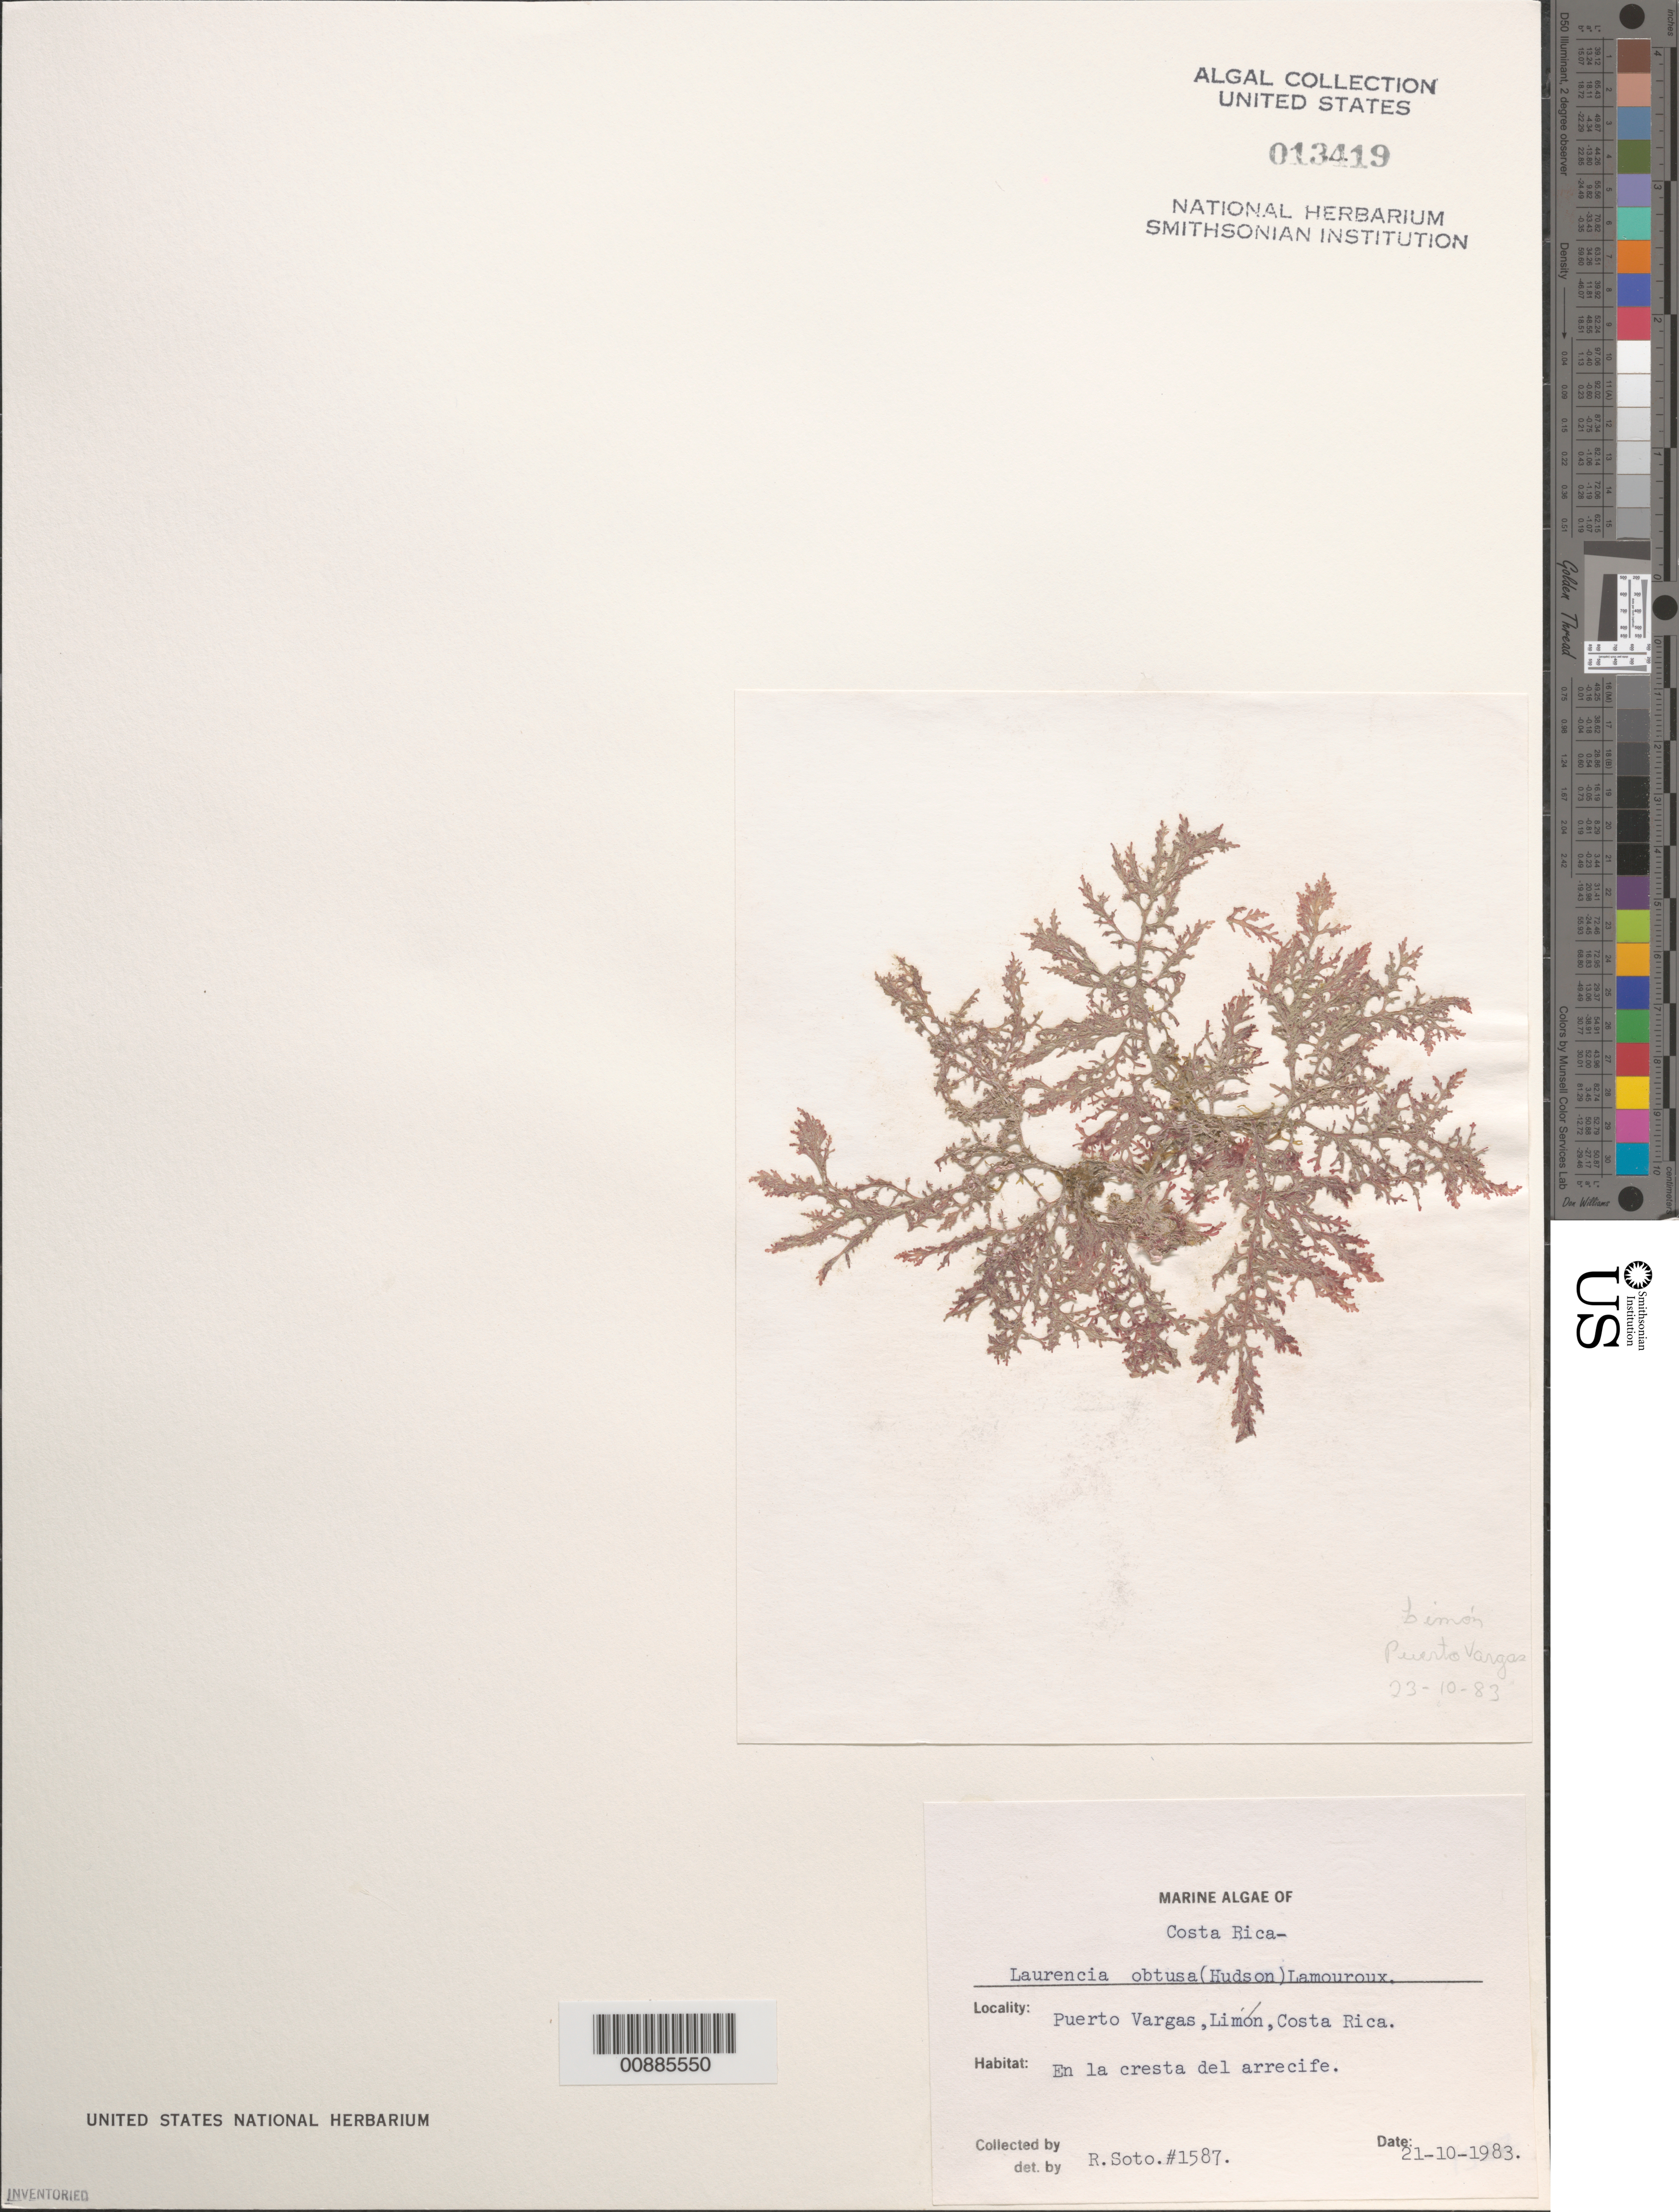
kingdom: Plantae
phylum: Rhodophyta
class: Florideophyceae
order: Ceramiales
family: Rhodomelaceae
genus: Laurencia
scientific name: Laurencia obtusa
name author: (Huds.) J.V.Lamouroux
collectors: R. Soto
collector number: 1587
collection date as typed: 21 Oct 1983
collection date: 1983-10-21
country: Costa Rica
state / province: Limón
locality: Puerto Vargas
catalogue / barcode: US 13419